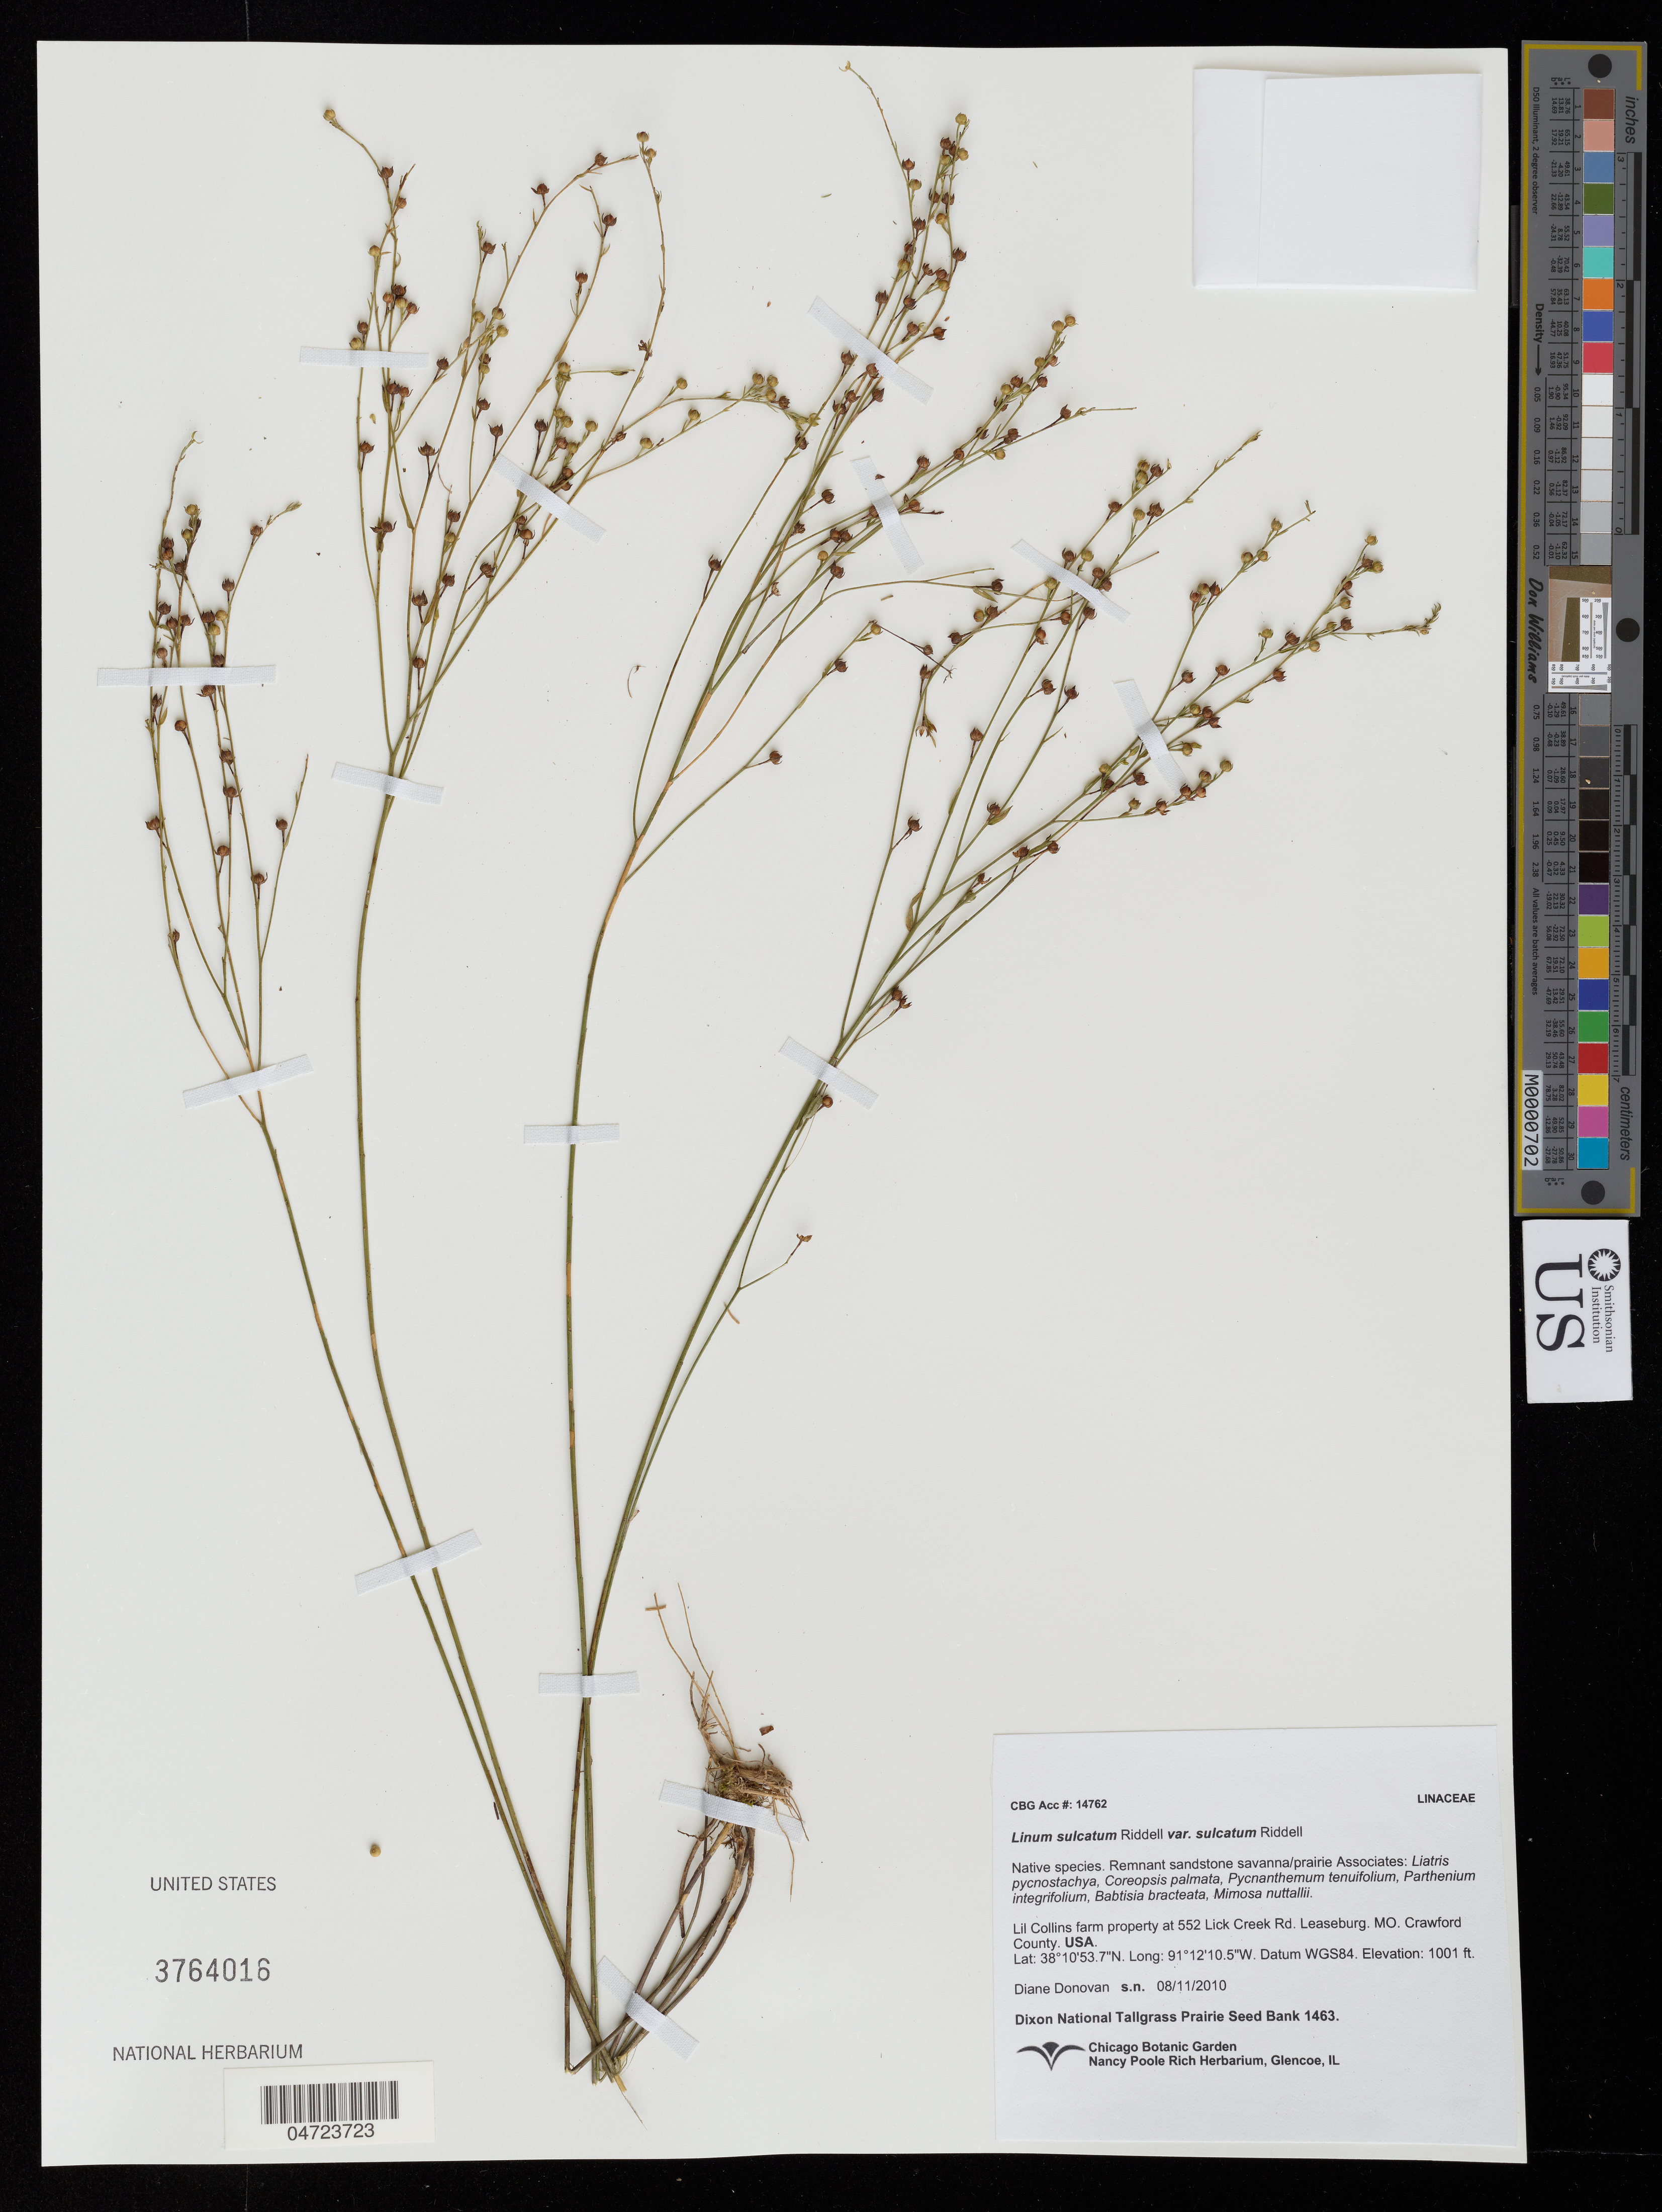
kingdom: Plantae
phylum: Tracheophyta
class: Magnoliopsida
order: Malpighiales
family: Linaceae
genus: Linum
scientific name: Linum sulcatum var. sulcatum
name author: Riddell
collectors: D. Donovan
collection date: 2010-08-11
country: United States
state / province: Missouri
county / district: Crawford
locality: Lil Collins farm property at 552 Lick Creek Rd. Leaseburg. Crawford County.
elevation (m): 305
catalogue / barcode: US 3764016